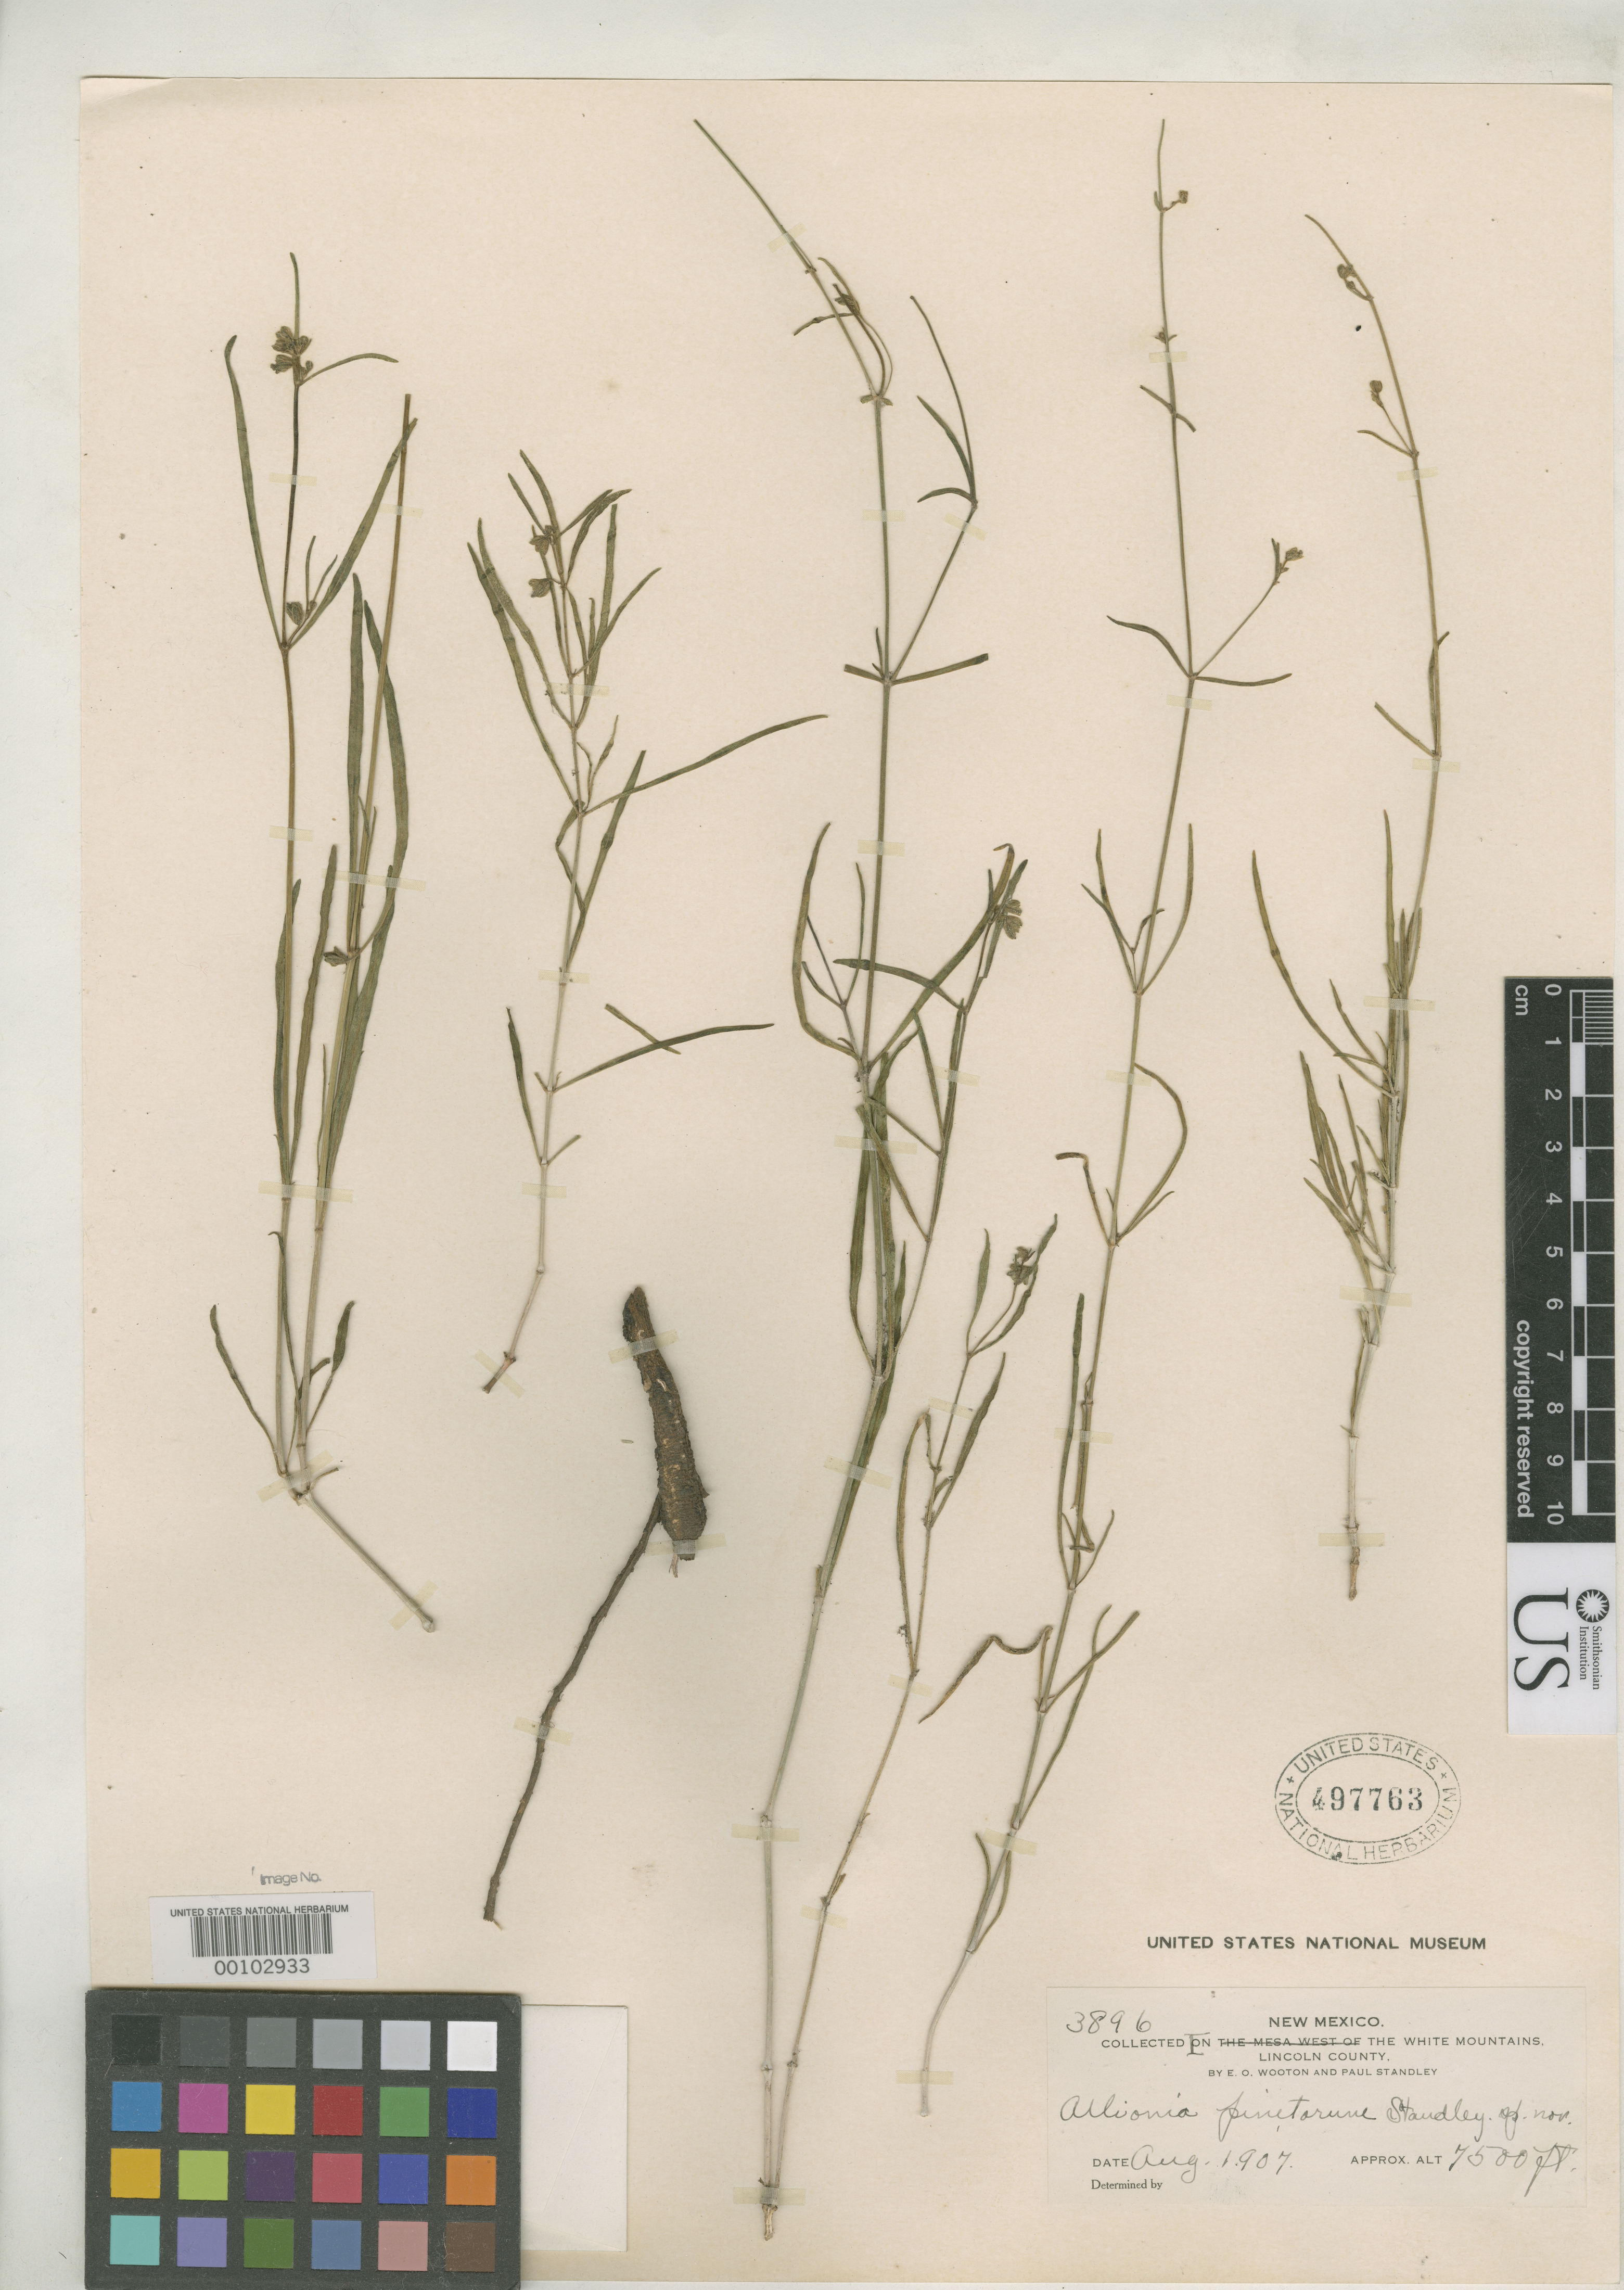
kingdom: Plantae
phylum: Tracheophyta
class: Magnoliopsida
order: Caryophyllales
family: Nyctaginaceae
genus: Allionia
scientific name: Allionia pinetorum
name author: Standl.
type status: Isotype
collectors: E. O. Wooton & P. C. Standley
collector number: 3896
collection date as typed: Aug 1907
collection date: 1907-08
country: United States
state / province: New Mexico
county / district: Lincoln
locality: White Mountains, Eagle Creek.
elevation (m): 2286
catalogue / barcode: US 497763